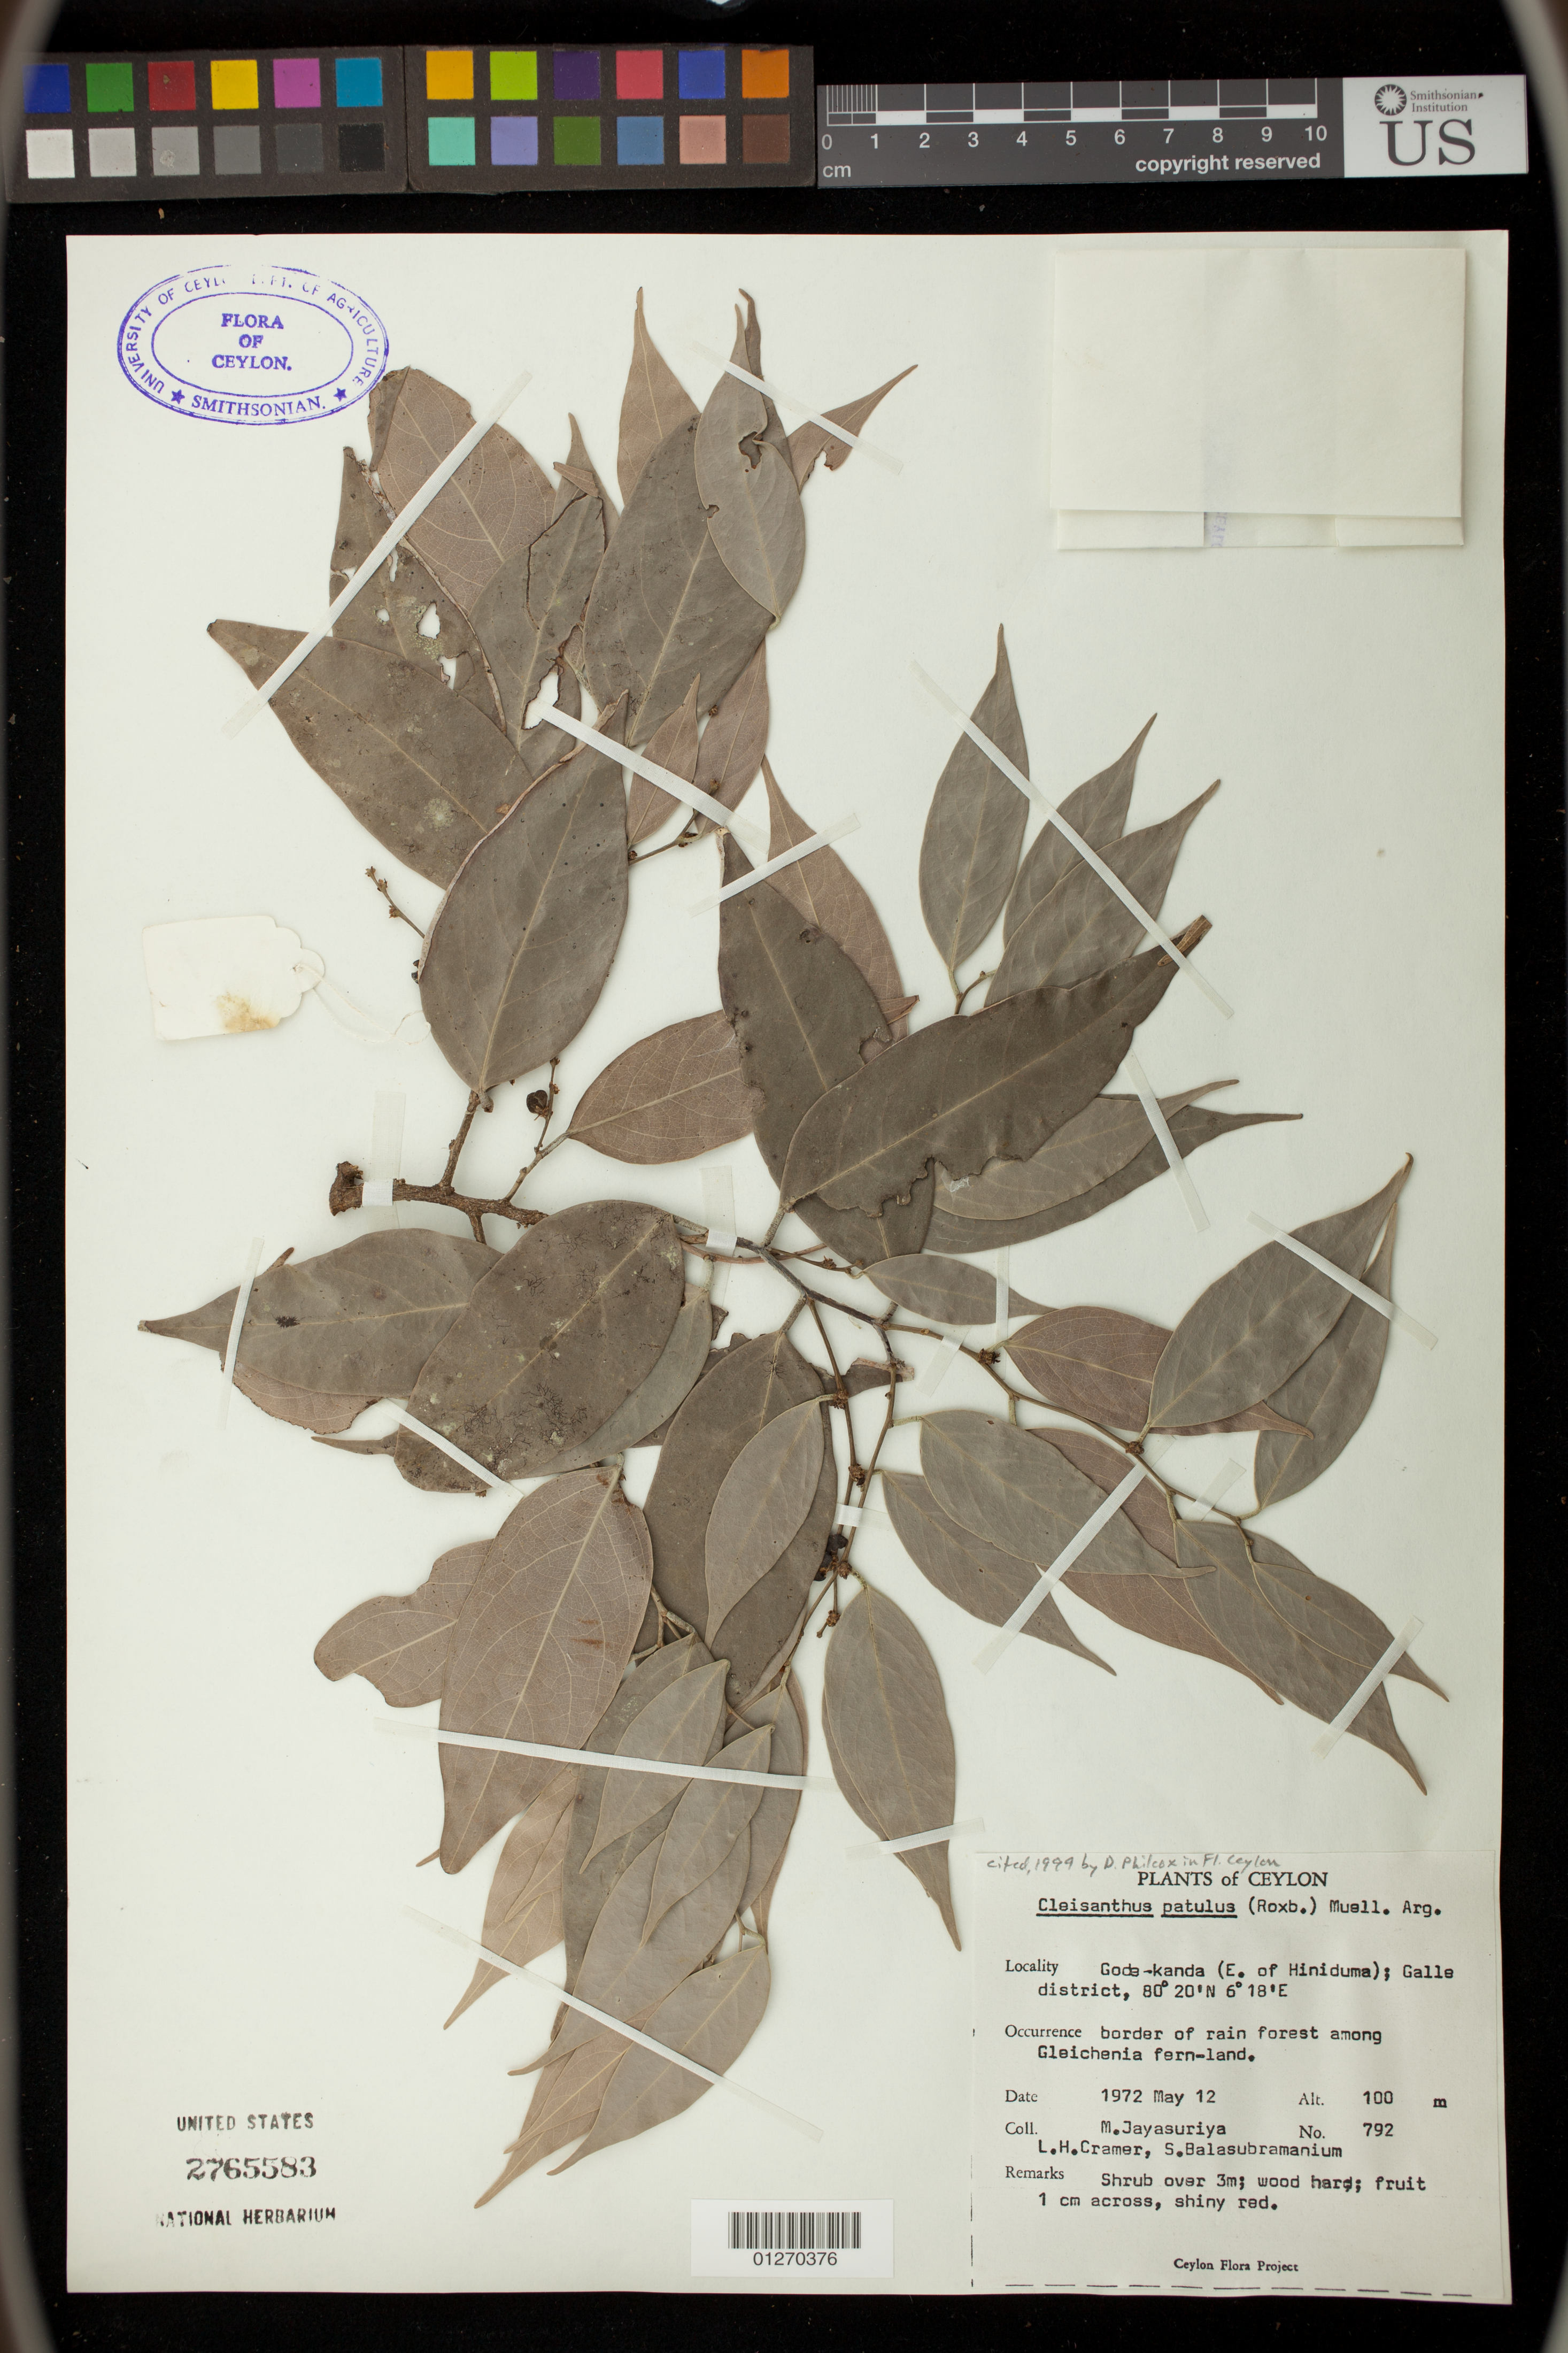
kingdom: Plantae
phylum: Tracheophyta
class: Magnoliopsida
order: Malpighiales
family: Phyllanthaceae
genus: Cleistanthus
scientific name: Cleistanthus patulus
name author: (Roxb.) Müll. Arg.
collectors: M. Jayasuriya, L. H. Cramer & S. Balasubramanium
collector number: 792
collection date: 1972-05-12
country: Sri Lanka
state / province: Southern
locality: Goda-Kanda (E. of Hiniduma); Galle district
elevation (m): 100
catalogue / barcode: US 2765583